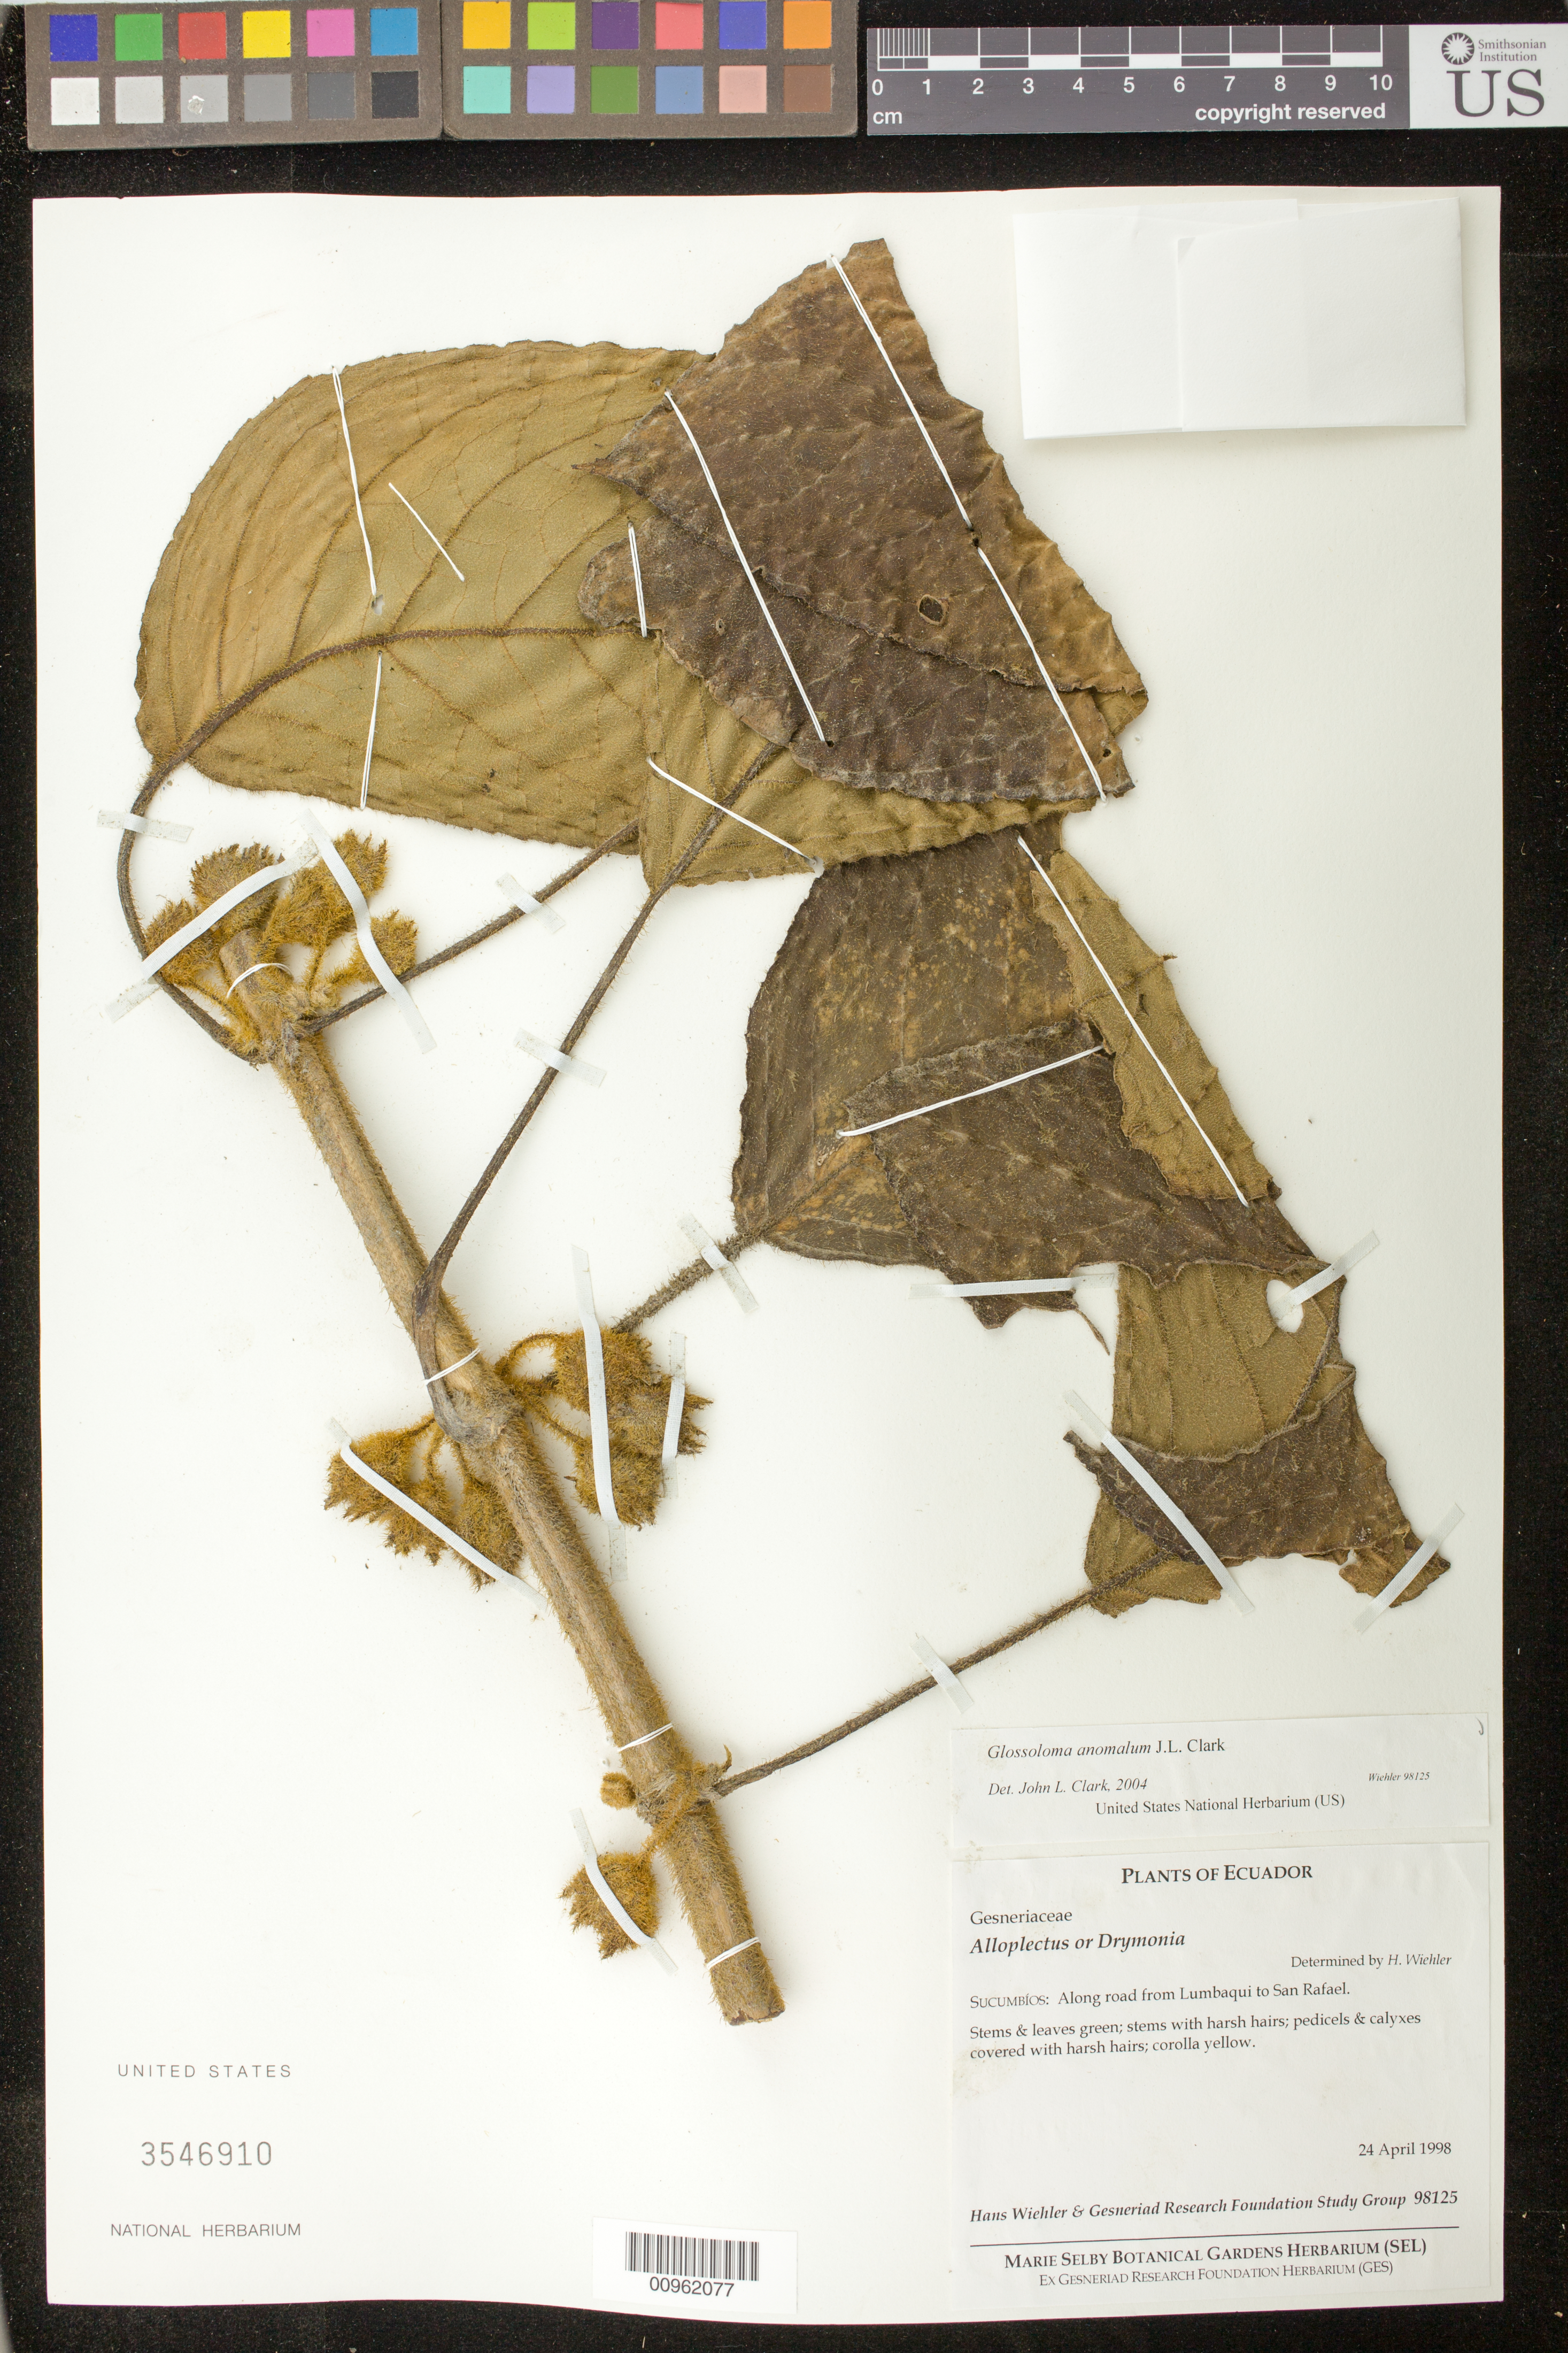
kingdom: Plantae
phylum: Tracheophyta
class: Magnoliopsida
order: Lamiales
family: Gesneriaceae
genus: Glossoloma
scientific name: Glossoloma anomalum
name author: J.L. Clark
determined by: Clark, J. L., (SEL), The Marie Selby Botanical Garden (UNITED STATES)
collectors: H. J. Wiehler & GRF Study Group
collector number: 98125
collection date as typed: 24 Apr 1998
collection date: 1998-04-24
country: Ecuador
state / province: Sucumbíos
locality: Sucumbíos: along road from Lumbaqui to San Rafael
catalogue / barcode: US 3546910